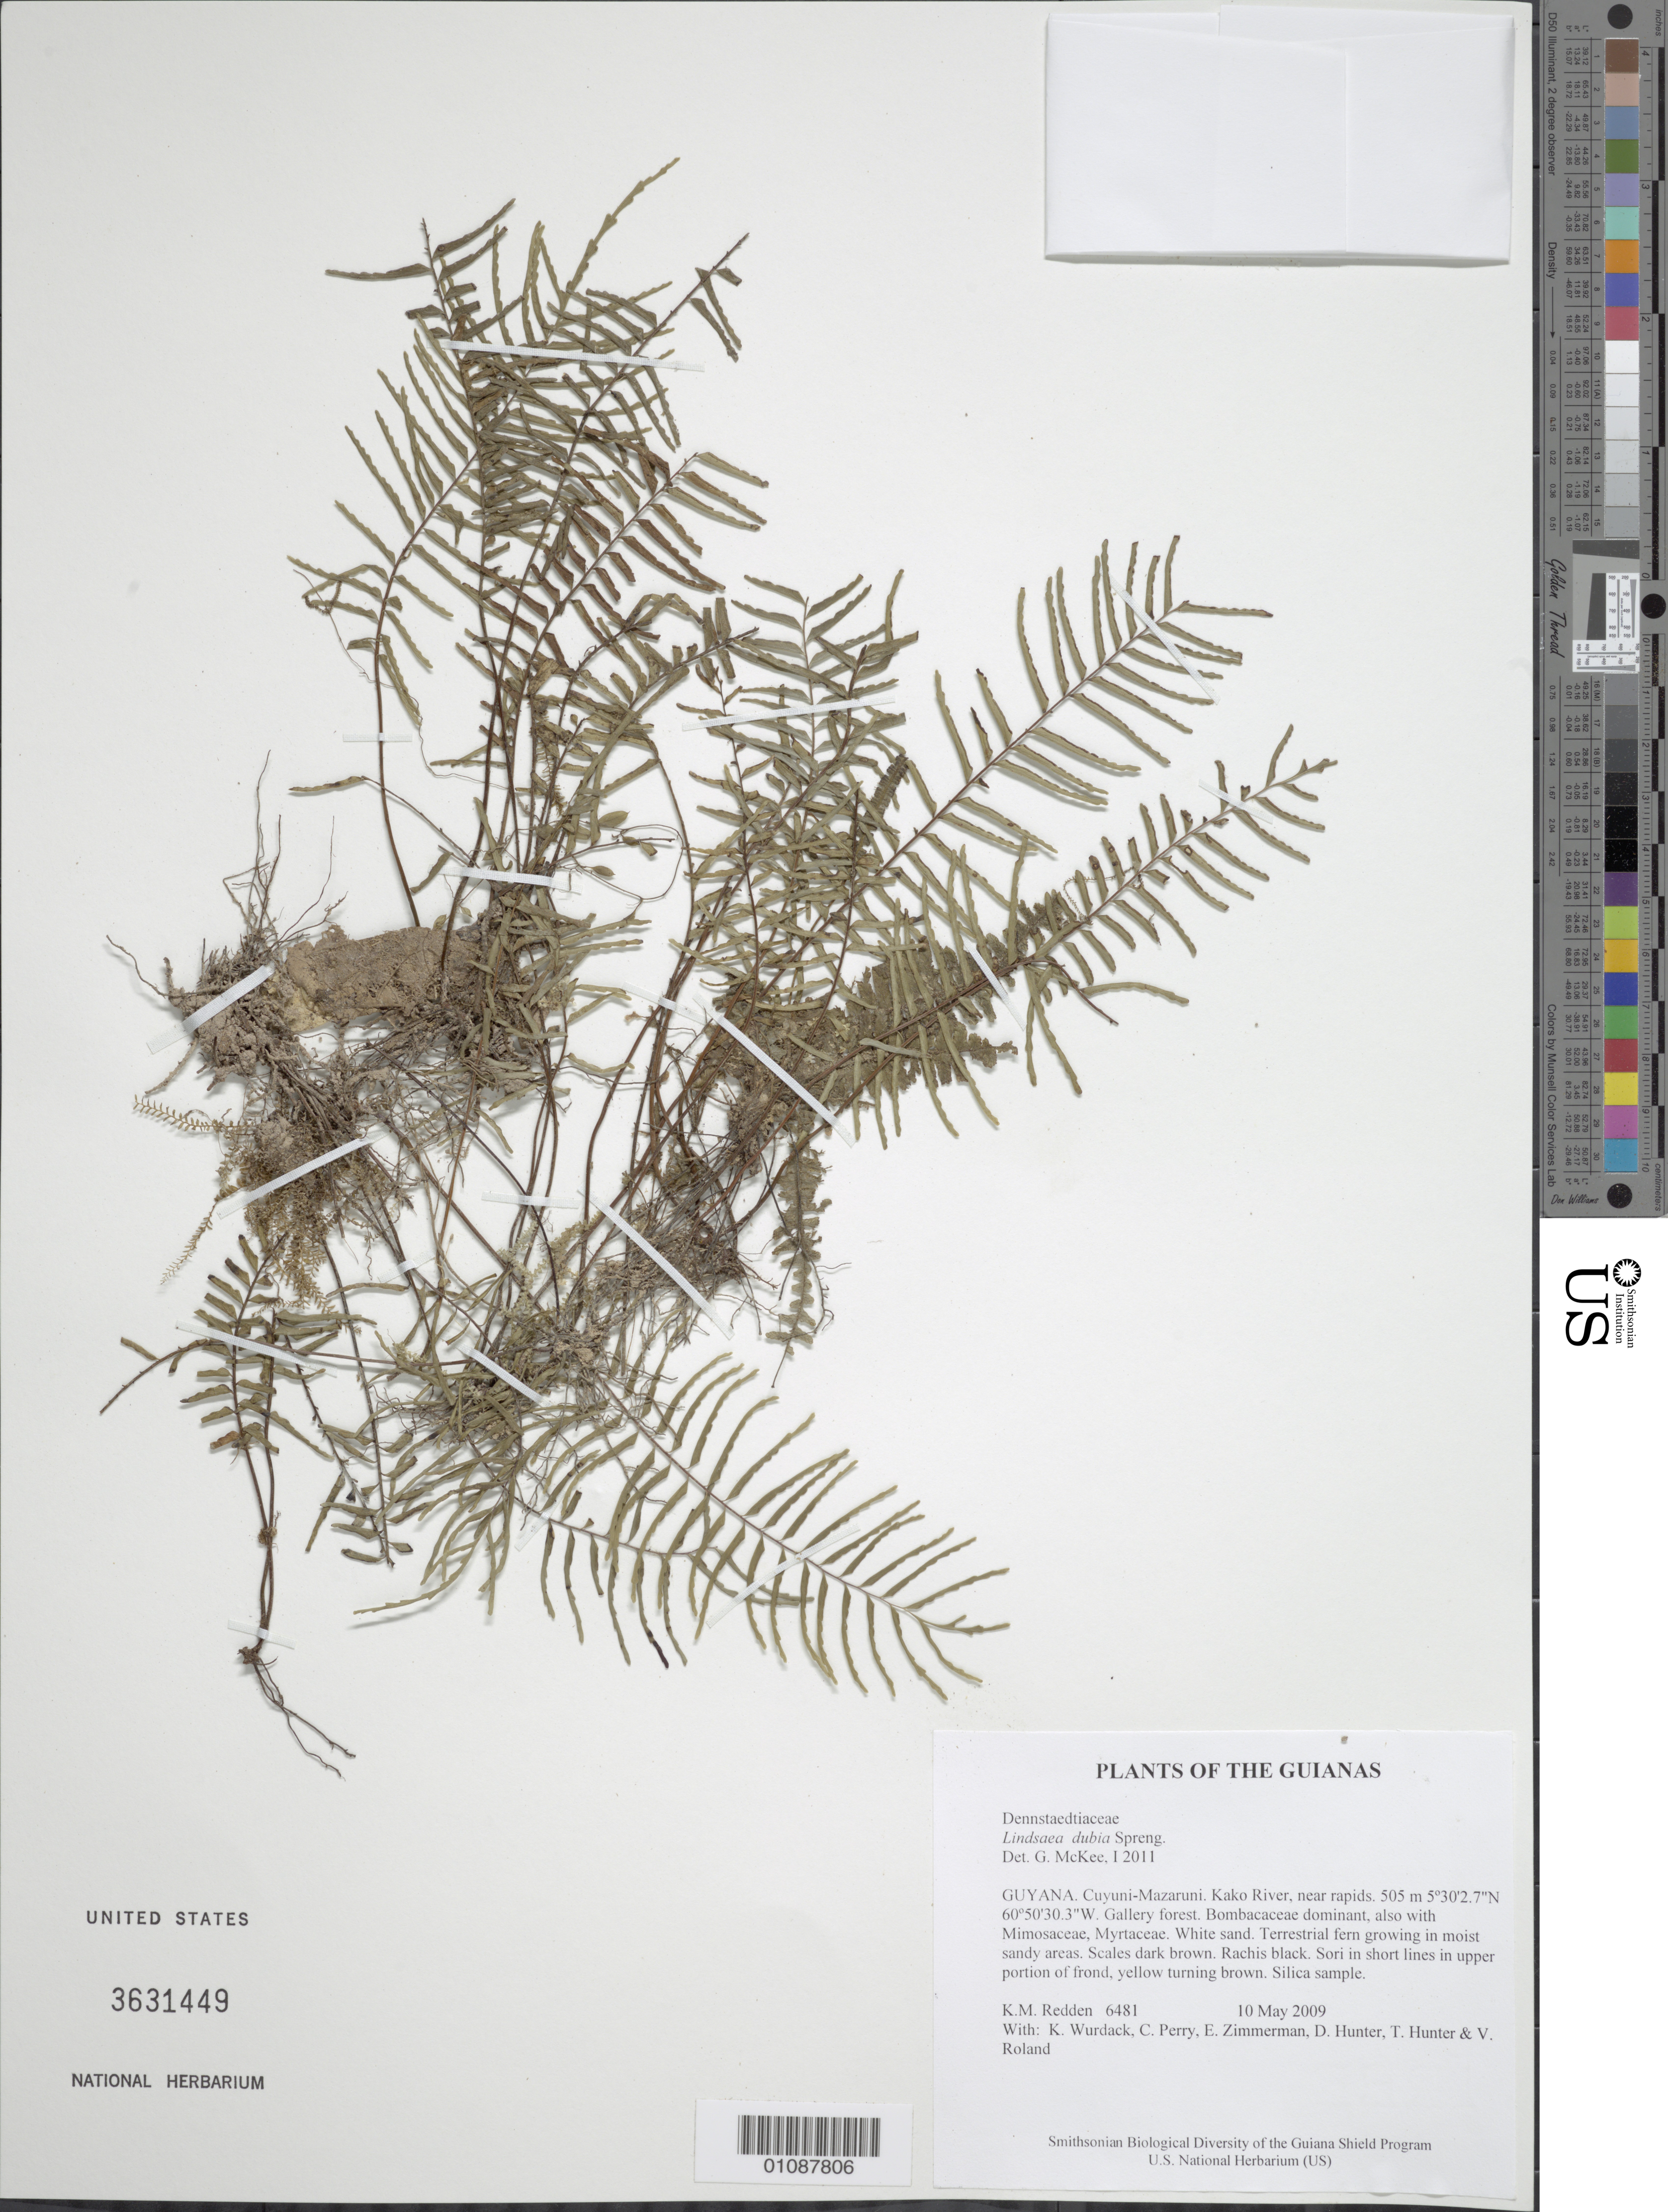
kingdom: Plantae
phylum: Tracheophyta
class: Polypodiopsida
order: Polypodiales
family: Lindsaeaceae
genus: Lindsaea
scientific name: Lindsaea dubia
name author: Spreng.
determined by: McKee, G. S., (US), NMNH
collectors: K. M. Redden, K. Wurdack, C. Perry, E. Zimmerman, D. Hunter, T. Hunter & V. Roland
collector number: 6481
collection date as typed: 10 May 2009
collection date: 2009-05-10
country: Guyana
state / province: Cuyuni-Mazaruni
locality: Kako River, near rapids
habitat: Gallery forest. Bombacaceae dominant, also with Mimosaceae, Myrtaceae. White sand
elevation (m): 505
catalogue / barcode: US 3631449